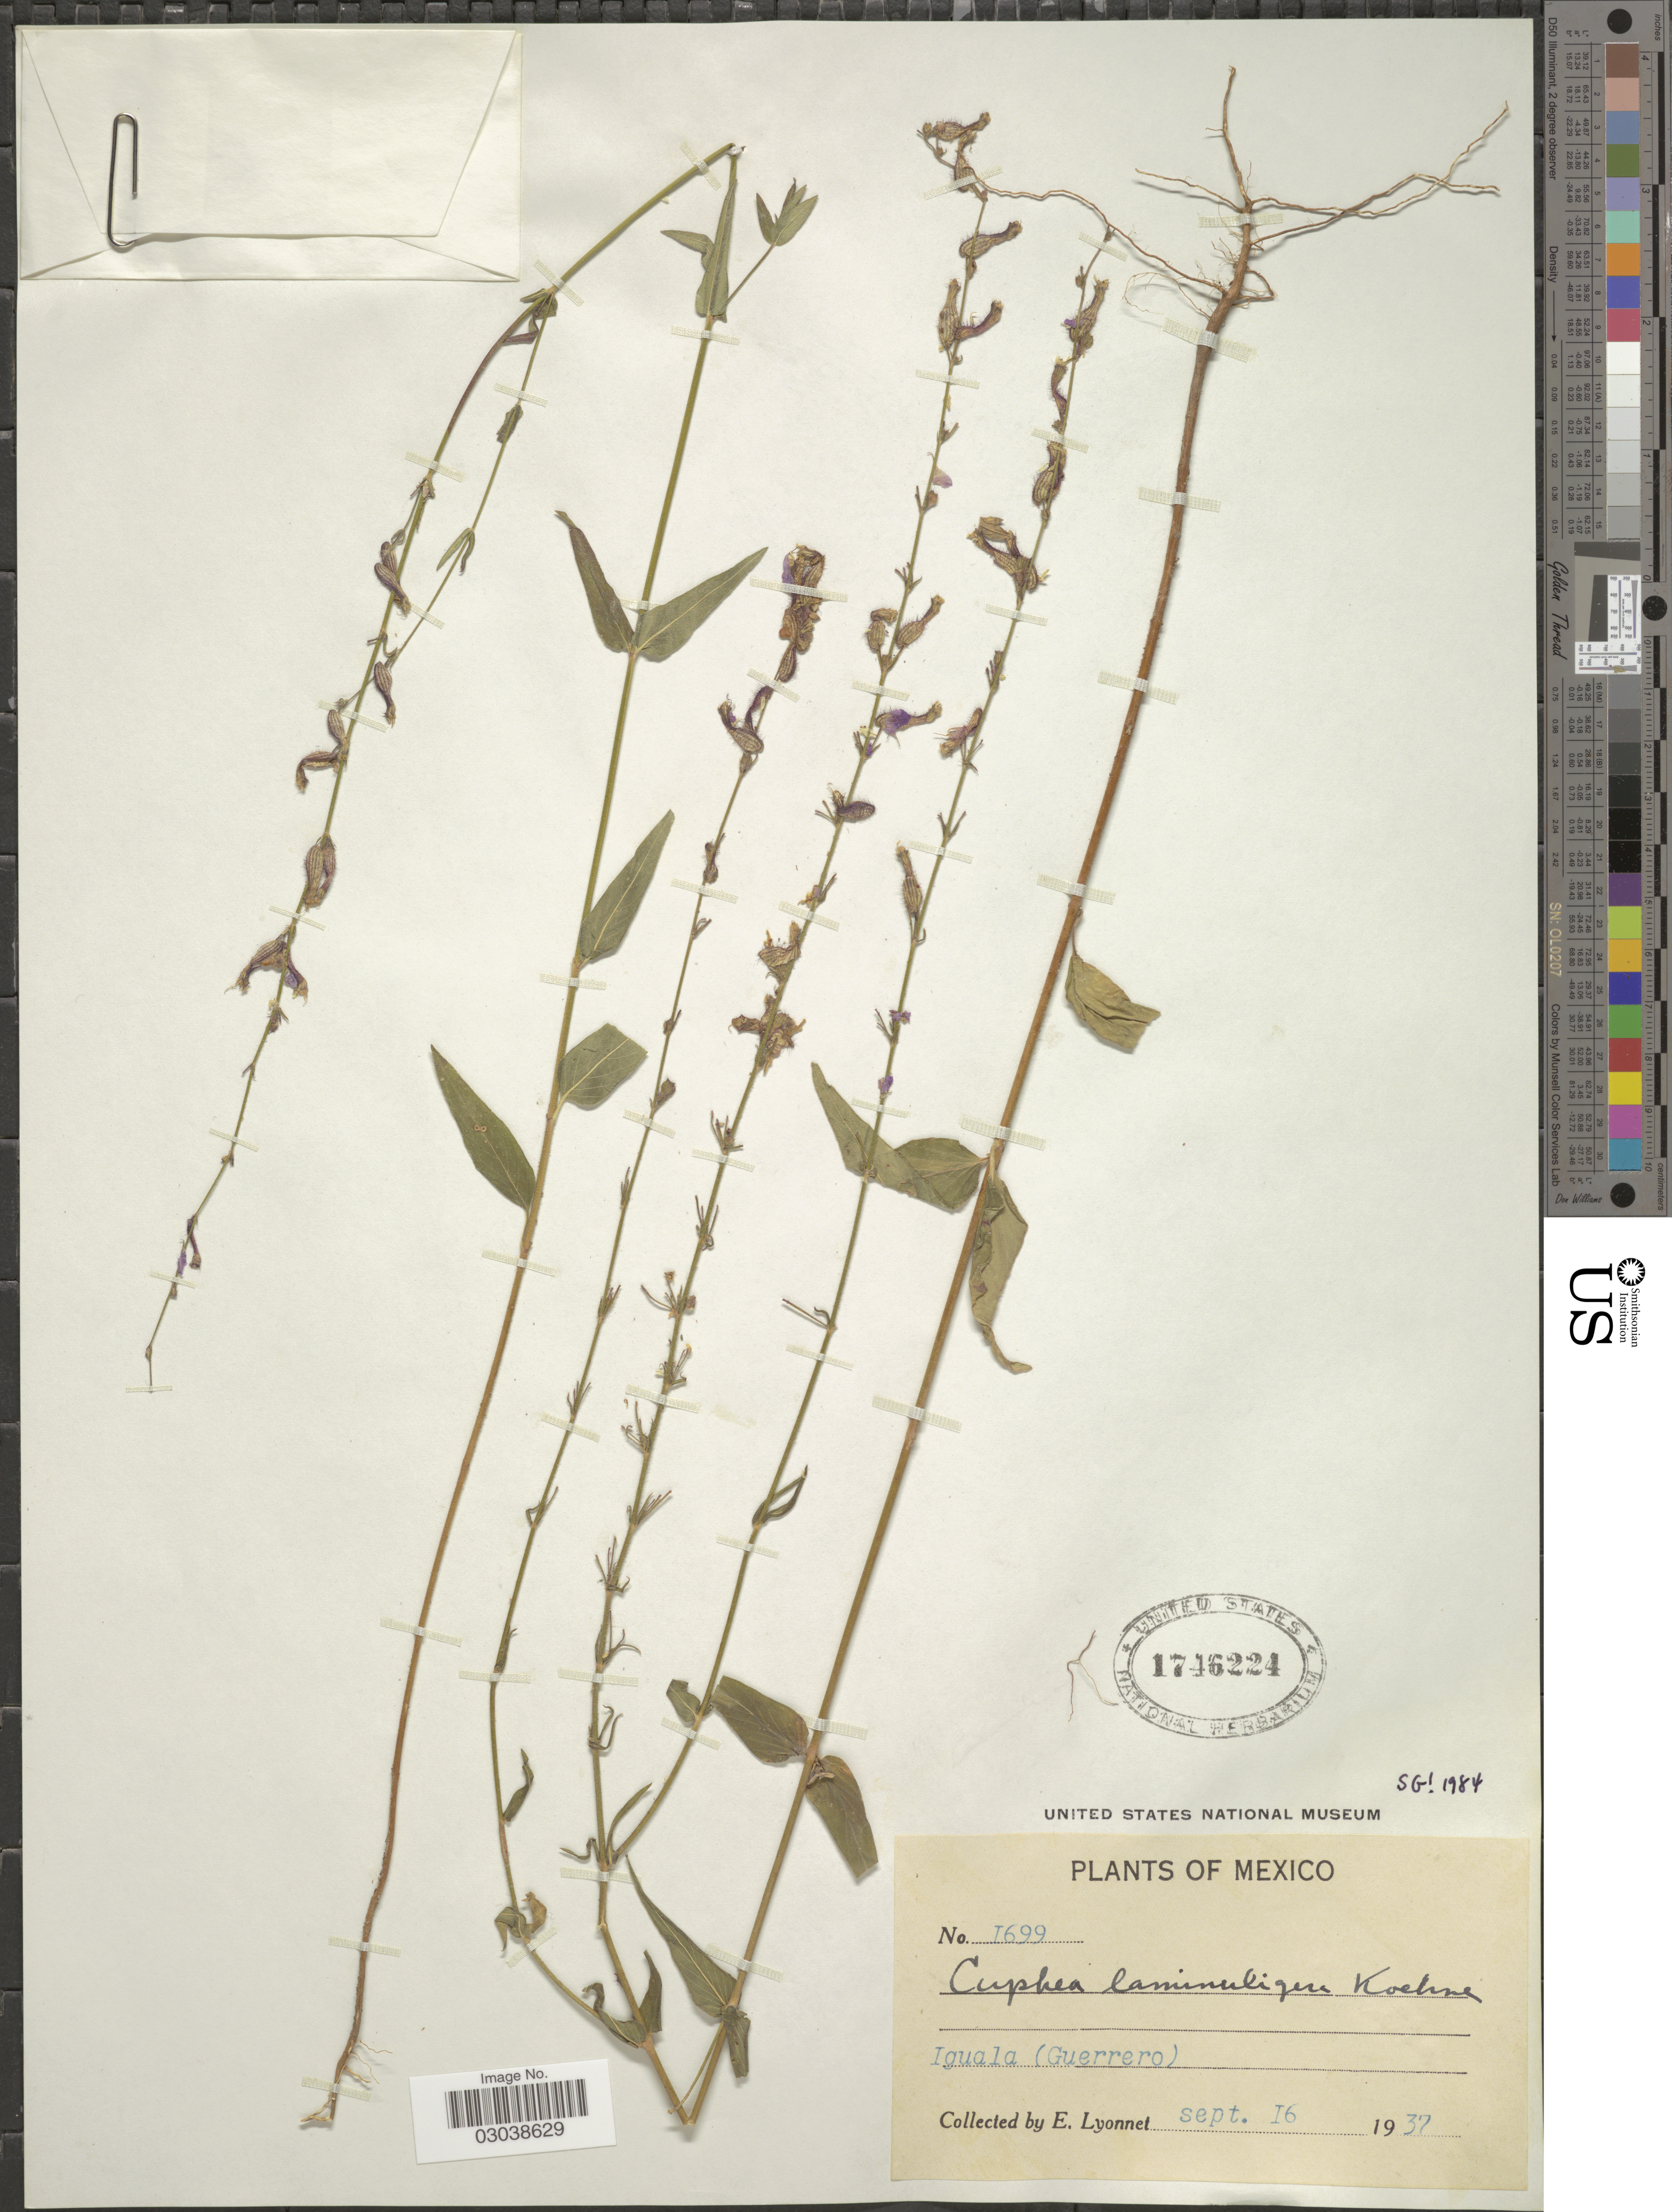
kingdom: Plantae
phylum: Tracheophyta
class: Magnoliopsida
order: Myrtales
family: Lythraceae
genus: Cuphea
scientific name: Cuphea laminuligera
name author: Koehne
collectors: E. Lyonnet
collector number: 1699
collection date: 1937-09-16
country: Mexico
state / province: Guerrero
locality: Iguala.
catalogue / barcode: US 1746224